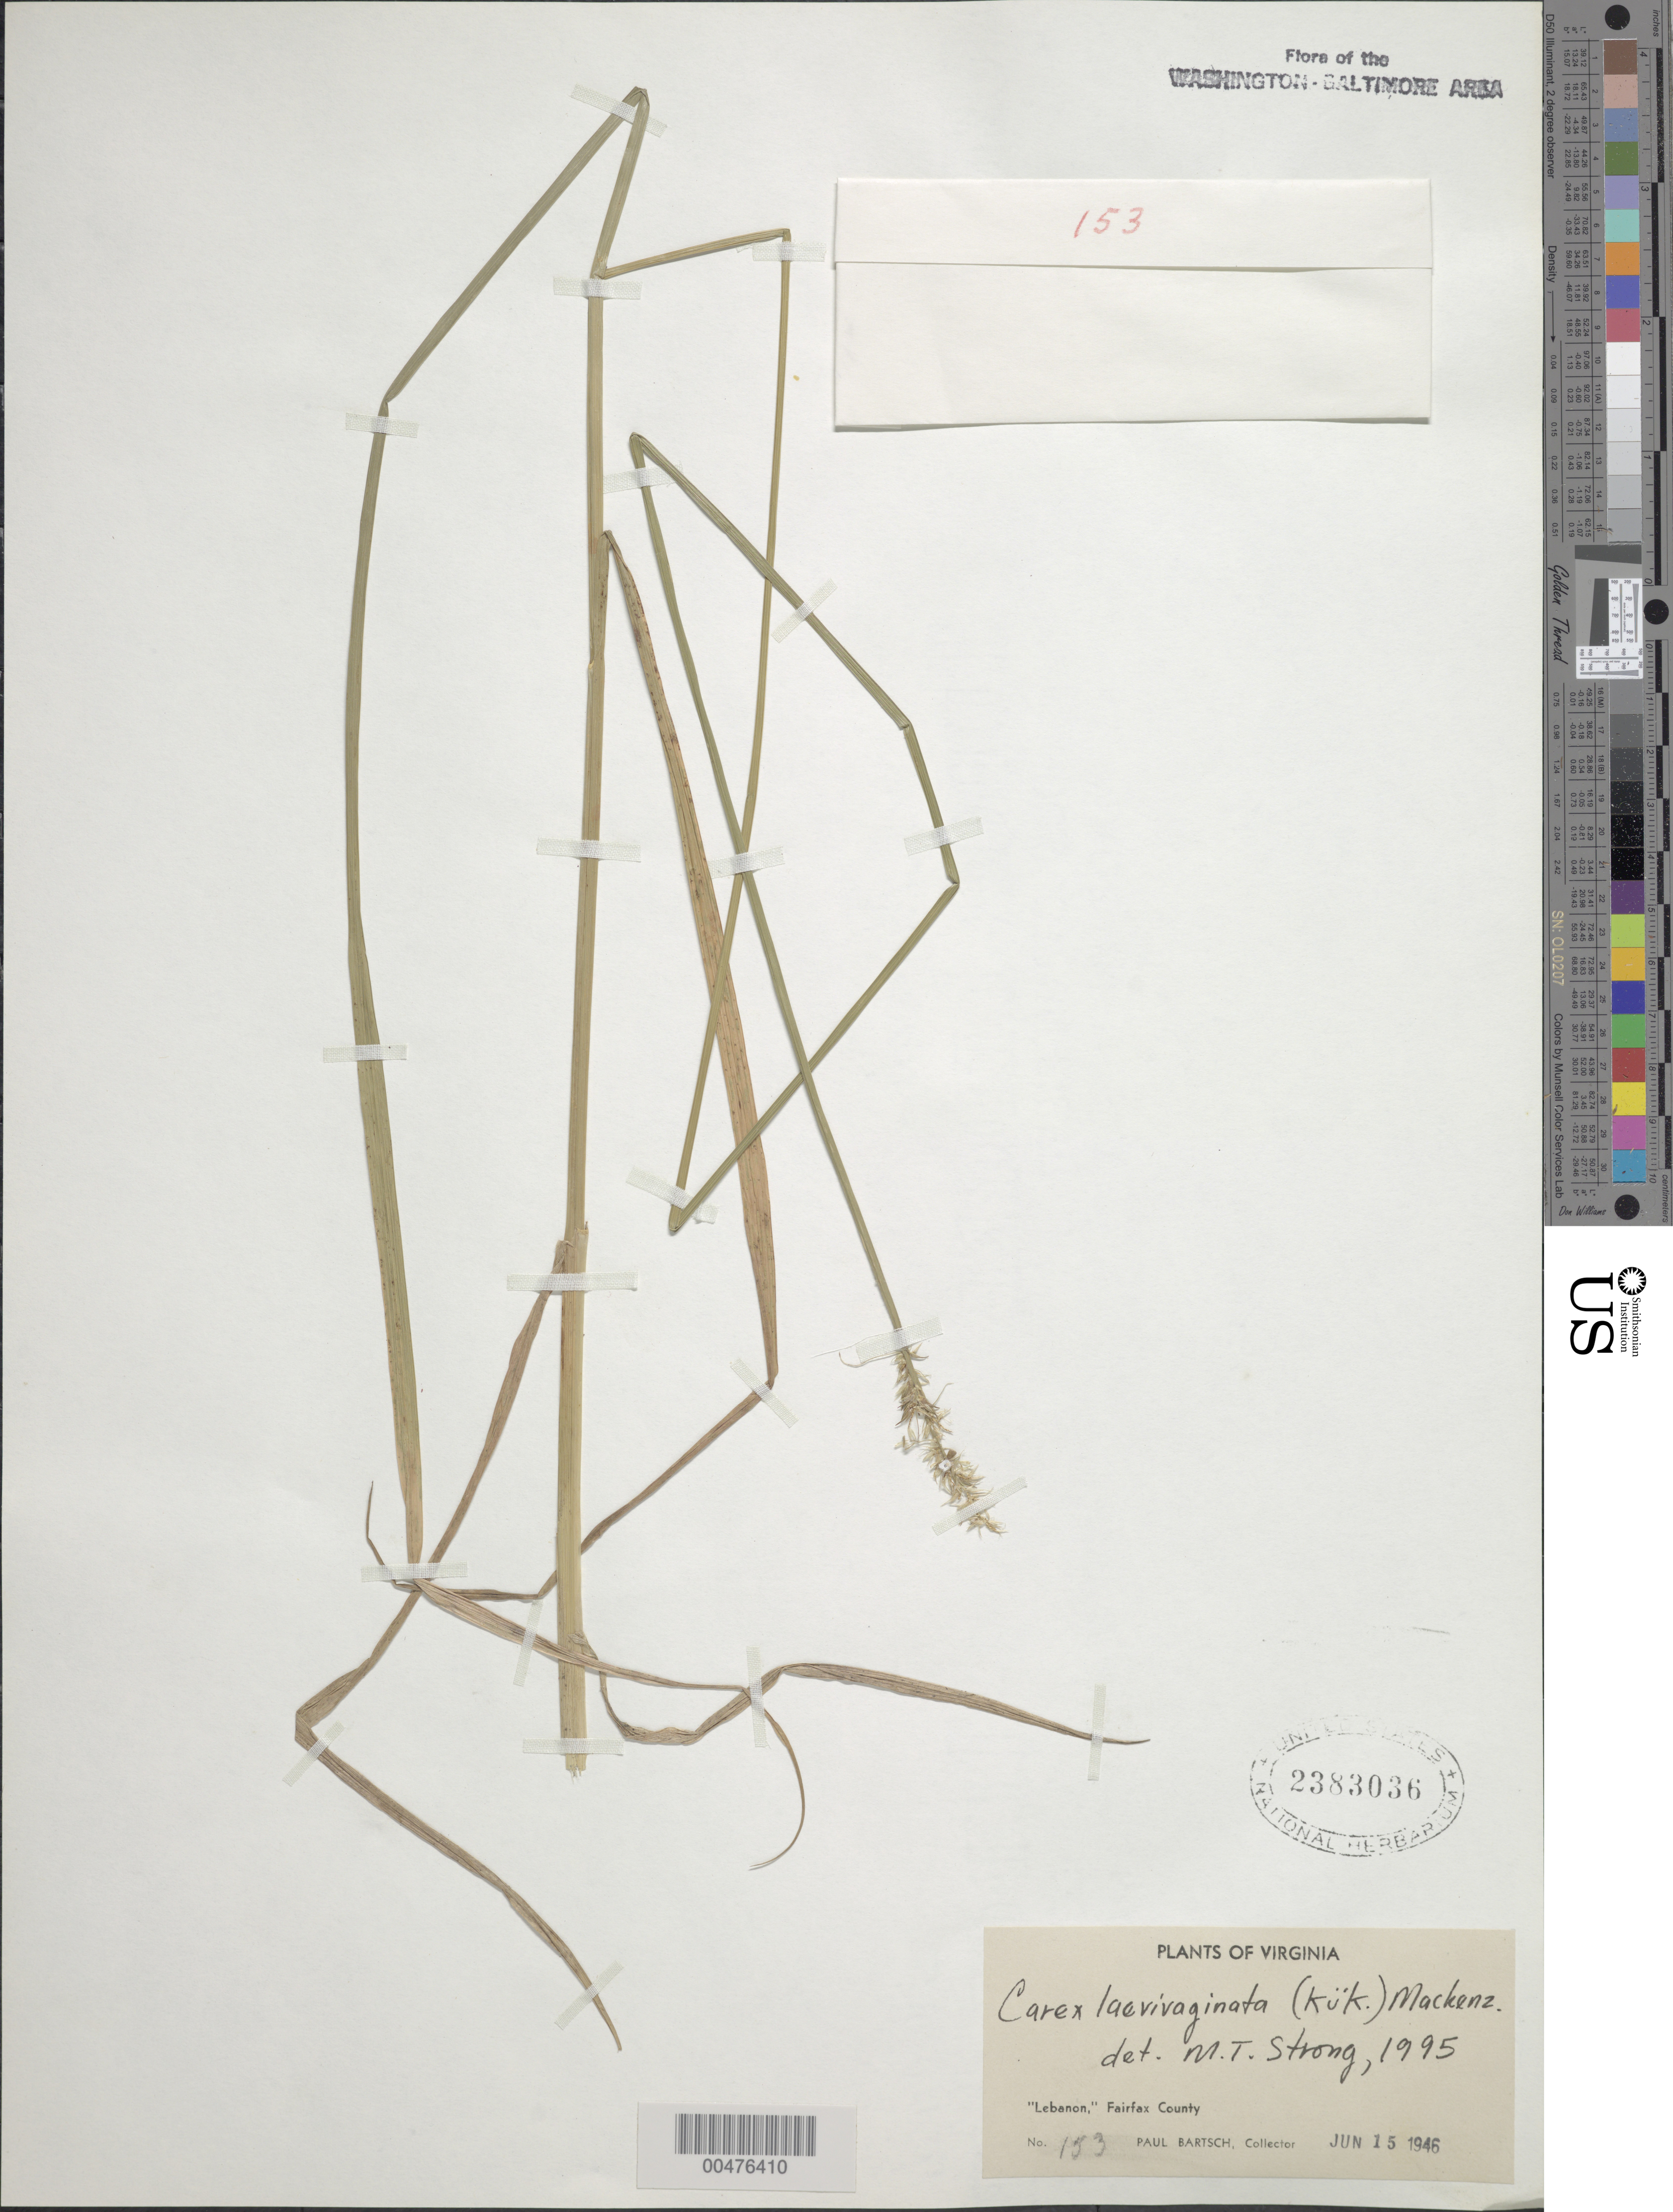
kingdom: Plantae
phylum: Tracheophyta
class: Liliopsida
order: Poales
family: Cyperaceae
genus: Carex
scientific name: Carex laevivaginata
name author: (Kük.) Mack.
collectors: P. Bartsch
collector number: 153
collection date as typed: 15 Jun 1946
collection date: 1946-06-15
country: United States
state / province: Virginia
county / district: Fairfax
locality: Lebanon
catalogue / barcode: US 2383036